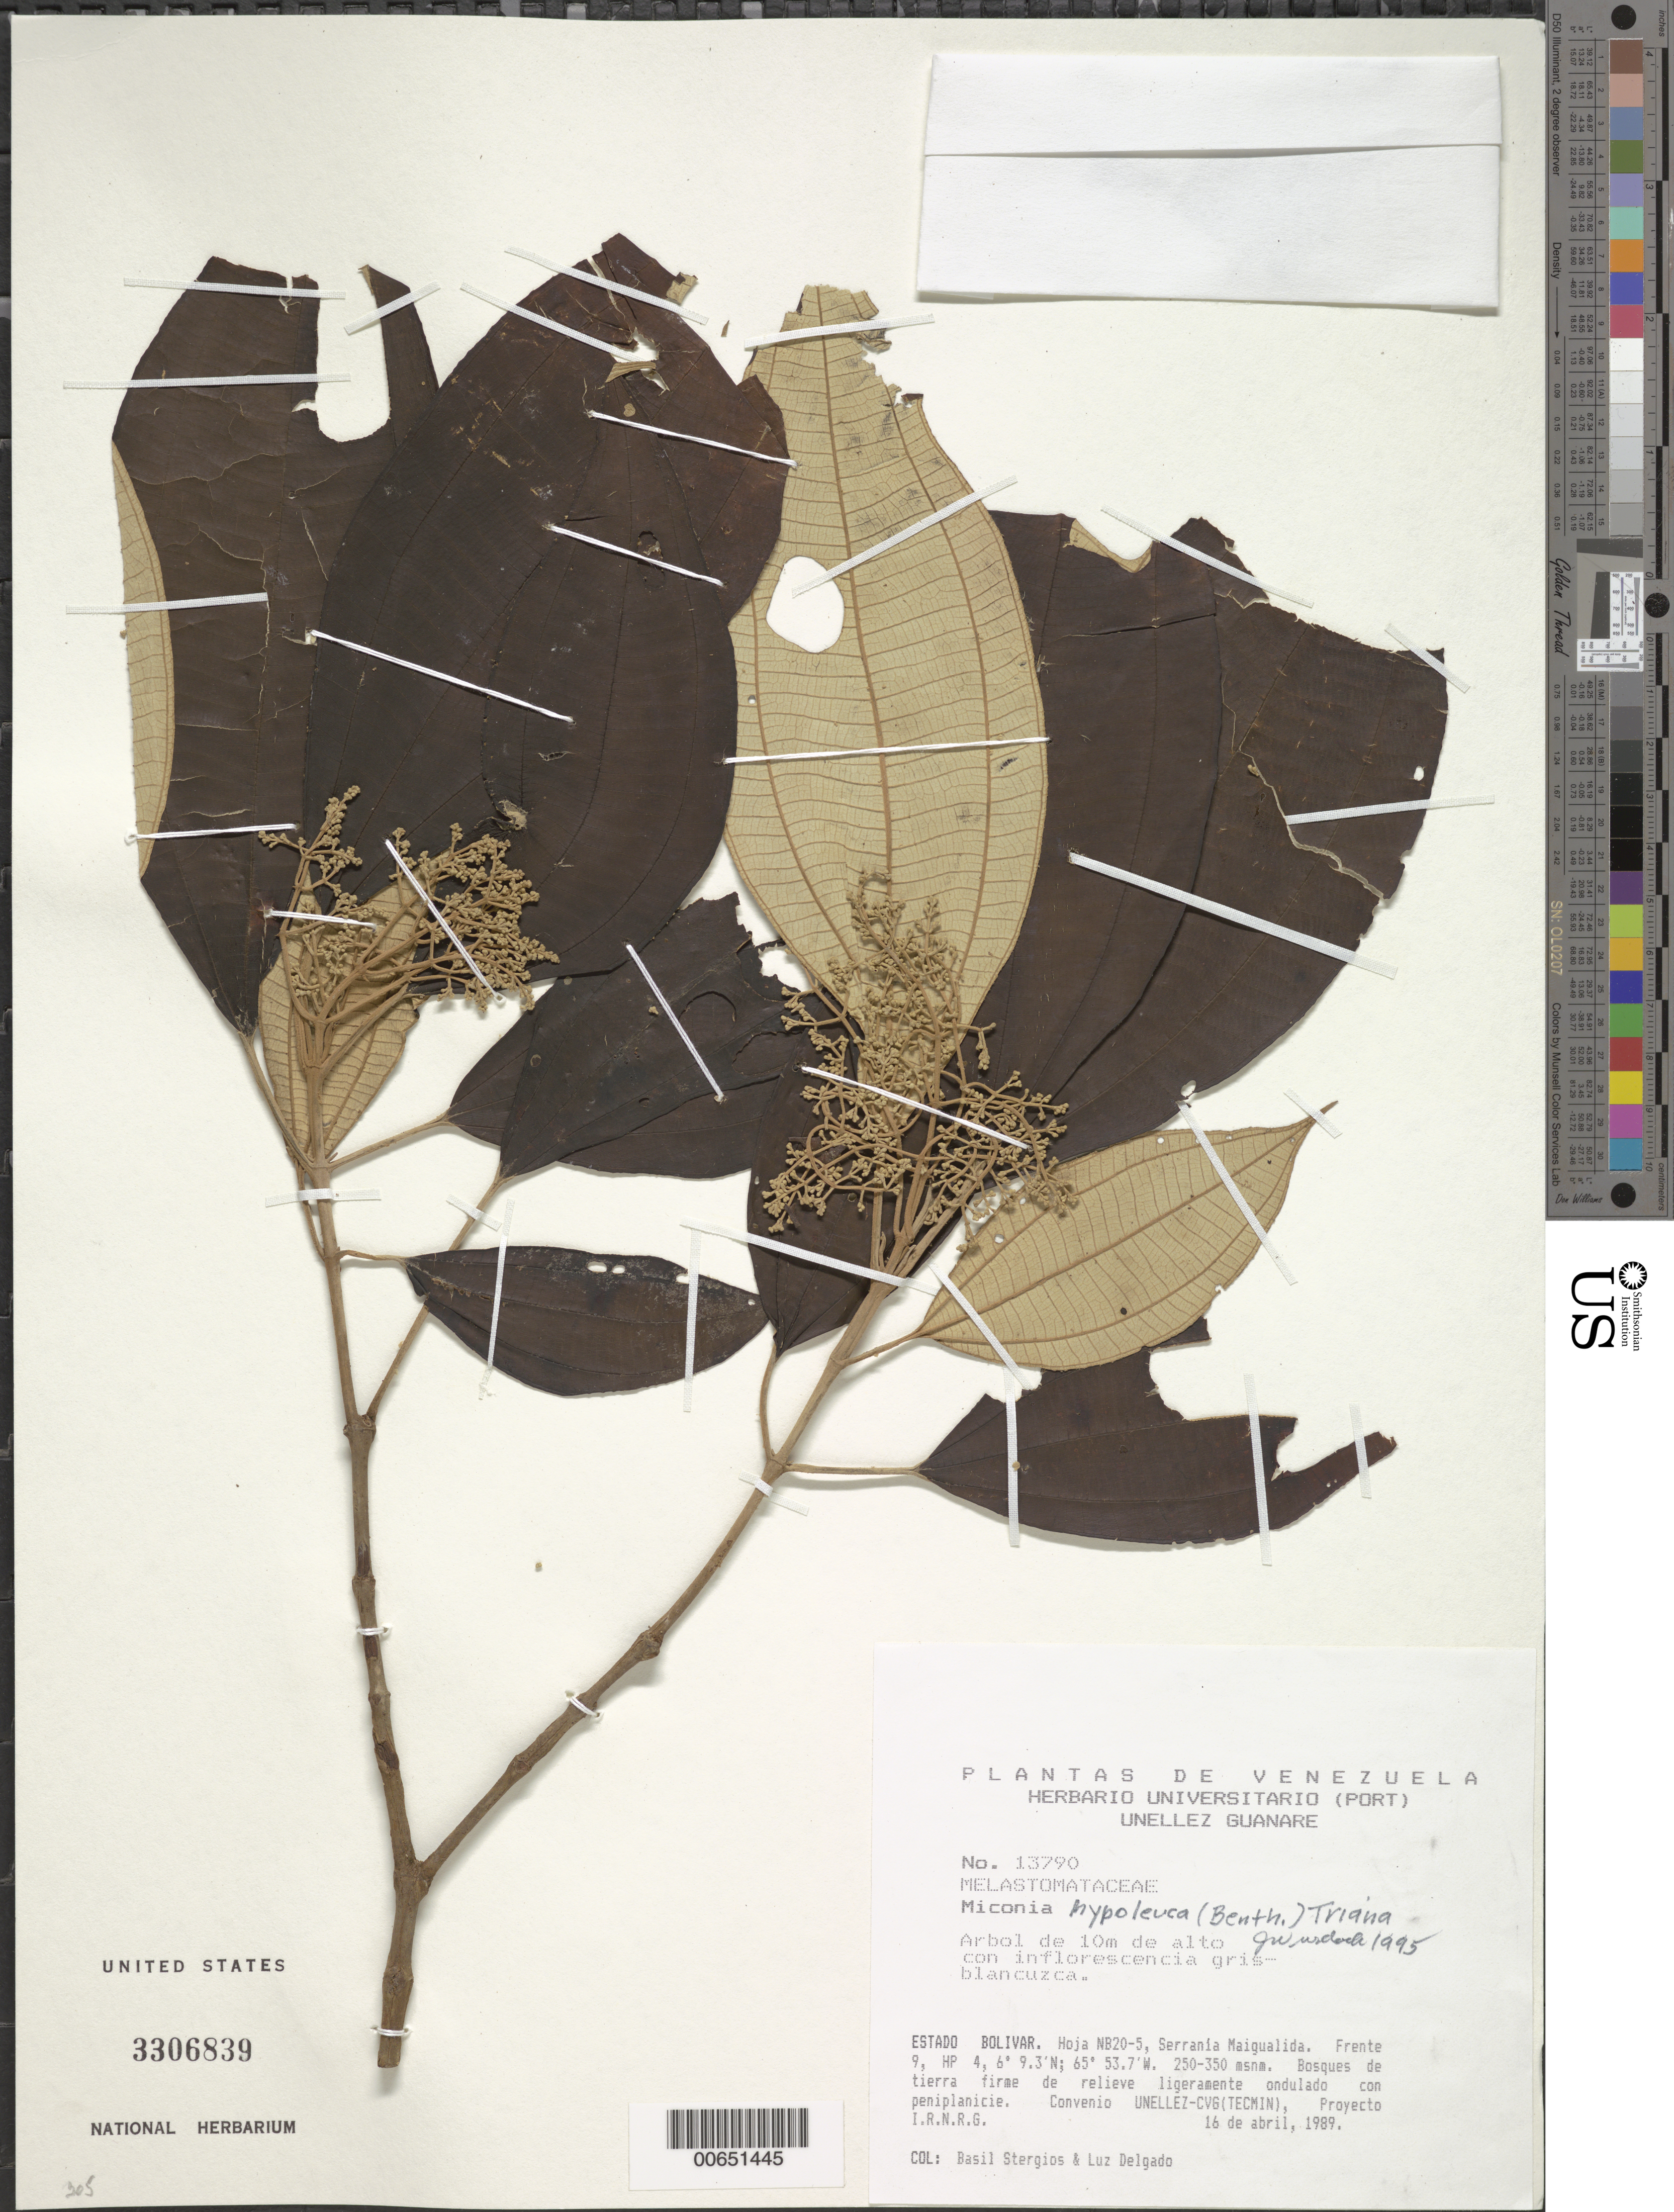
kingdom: Plantae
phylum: Tracheophyta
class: Magnoliopsida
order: Myrtales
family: Melastomataceae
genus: Miconia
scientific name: Miconia hypoleuca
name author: (Benth.) Triana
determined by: Wurdack, John J., (US), US (UNITED STATES)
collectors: B. G. Stergios & L. Delgado V.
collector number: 13790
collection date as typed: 16-Apr-89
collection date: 1989-04-16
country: Venezuela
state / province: Bolívar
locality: Serrania Maigualida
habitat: Bosques de tierra firme de relieve ligeramente ondulado con peniplanicie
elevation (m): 250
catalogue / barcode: US 3306839